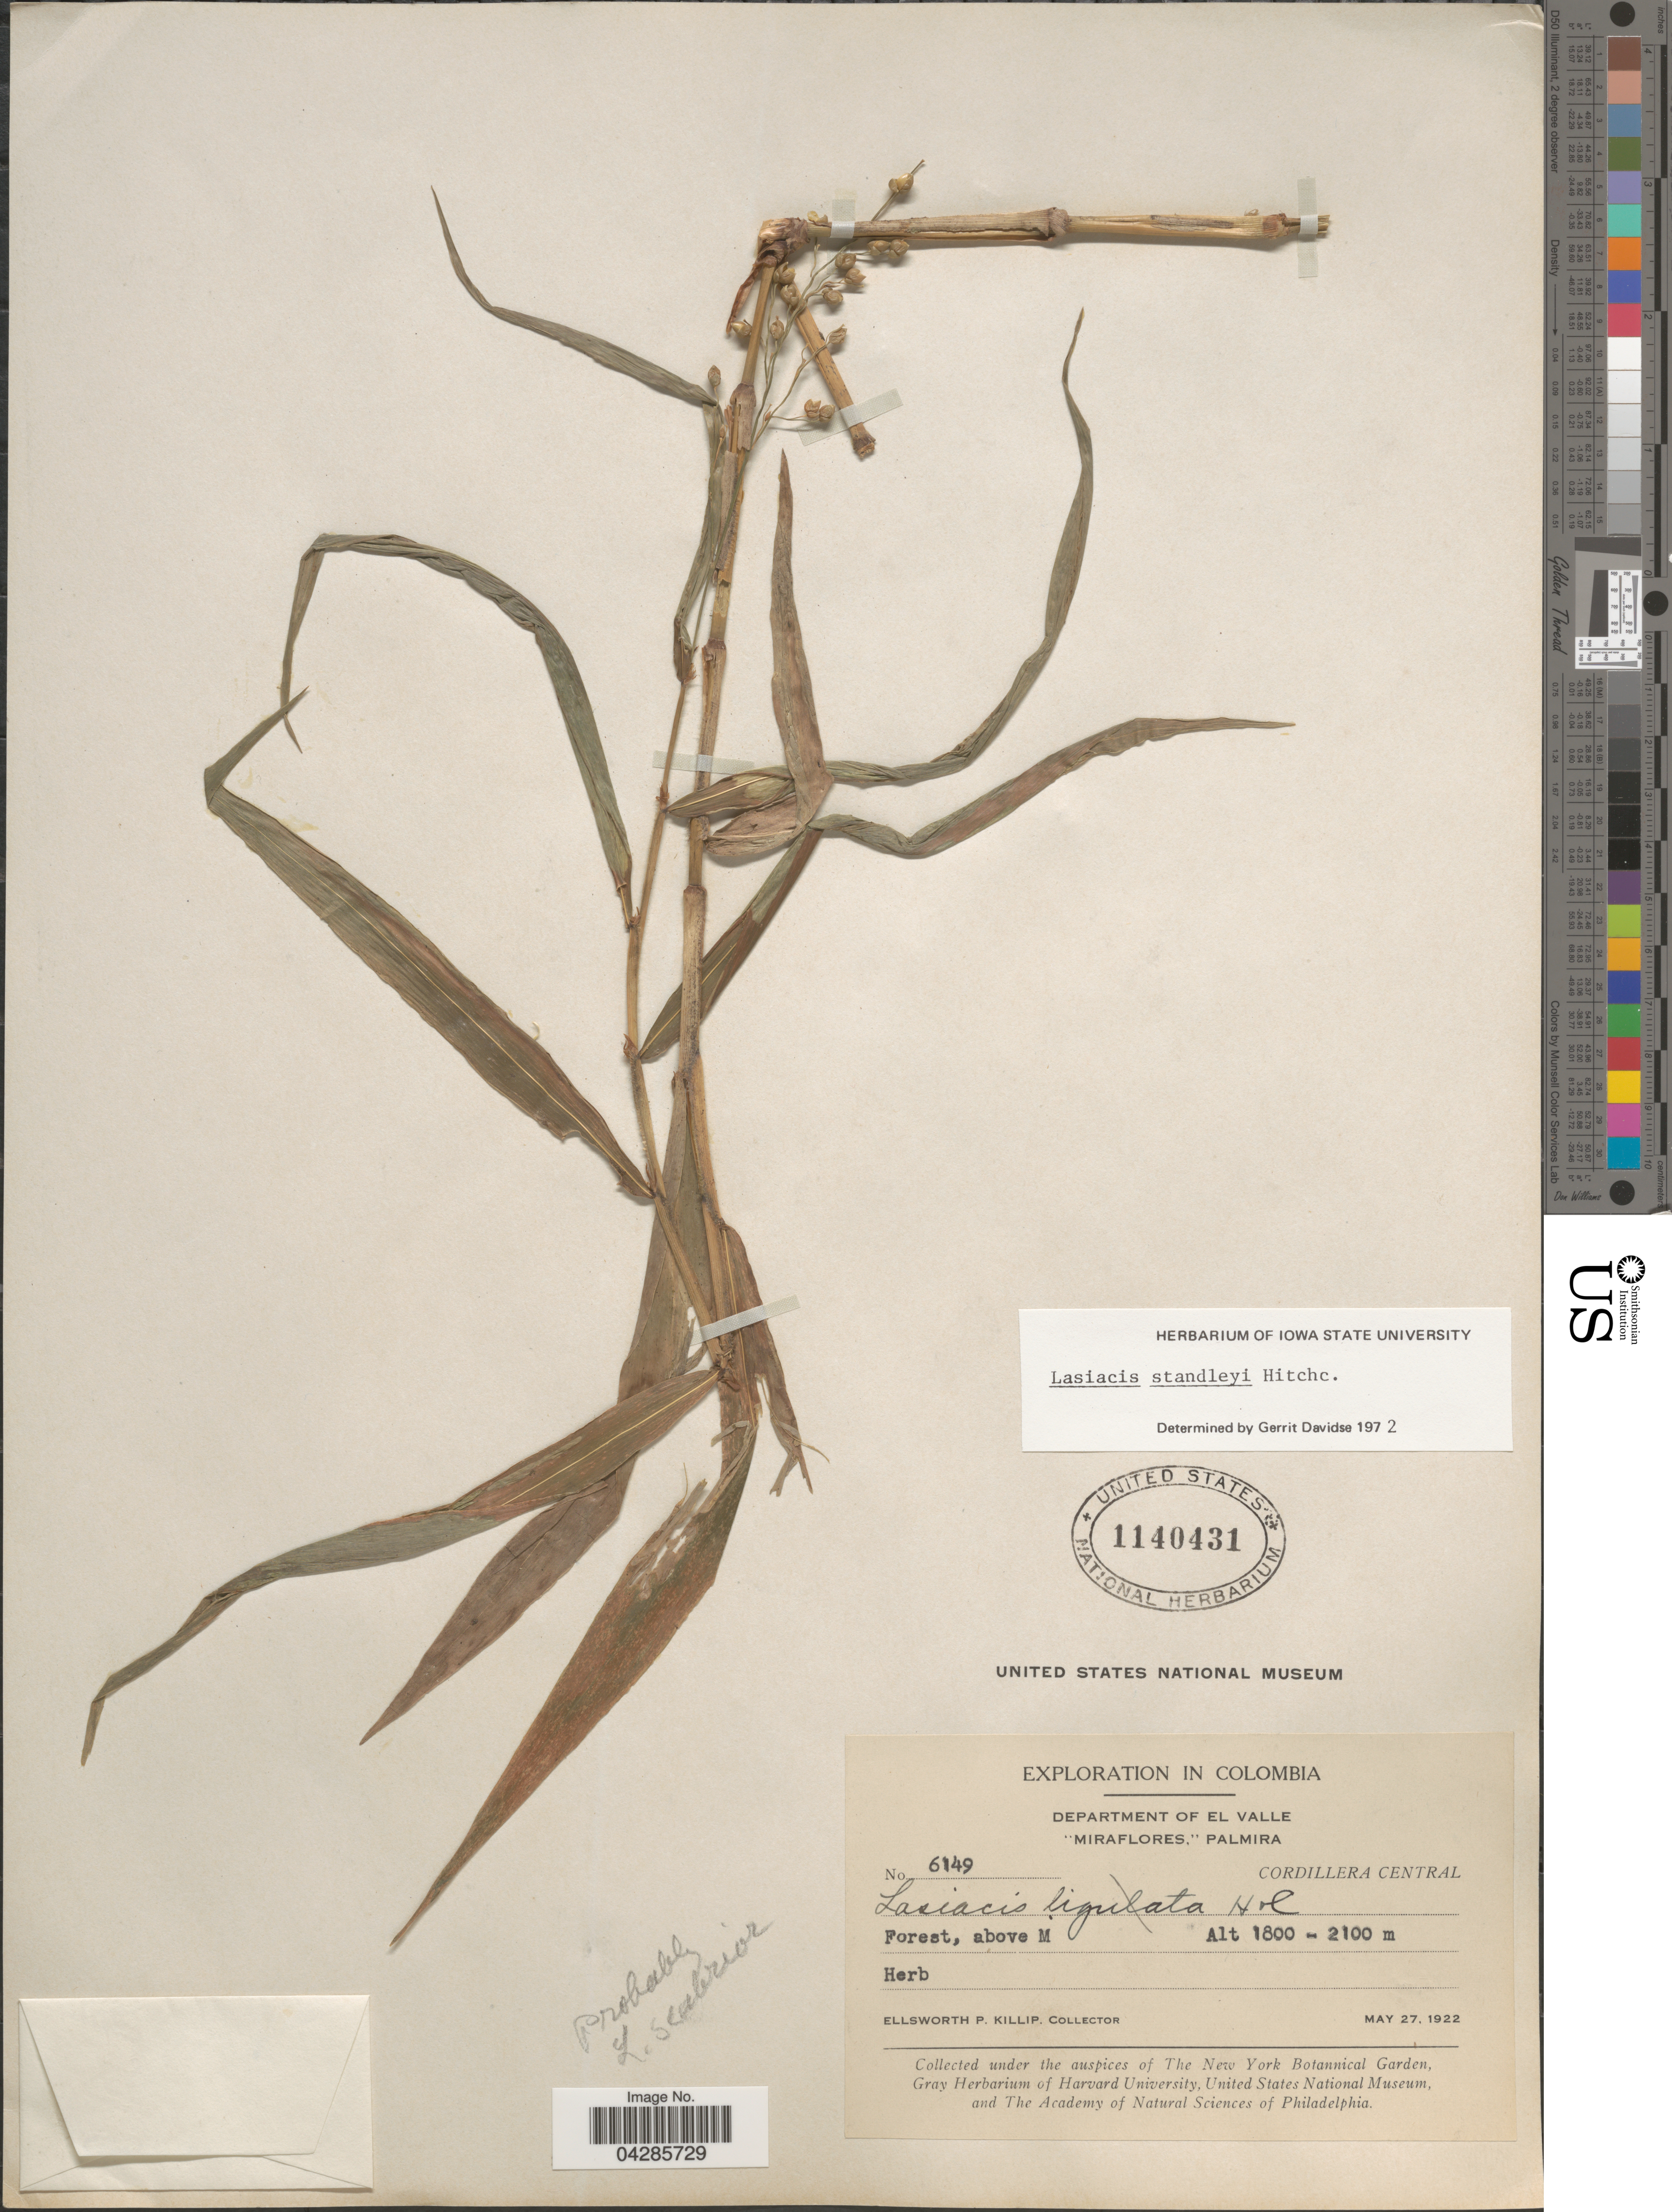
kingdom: Plantae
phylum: Tracheophyta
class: Liliopsida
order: Poales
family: Poaceae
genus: Lasiacis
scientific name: Lasiacis standleyi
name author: Hitchc.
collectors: E. P. Killip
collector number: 6149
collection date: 1922-05-27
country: Colombia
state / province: Valle del Cauca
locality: Exploration in Colombia. Department of El Valle. "Miraflores," Palmira. Cordillera Central. Forest, above M.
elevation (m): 1800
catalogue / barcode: US 1140431